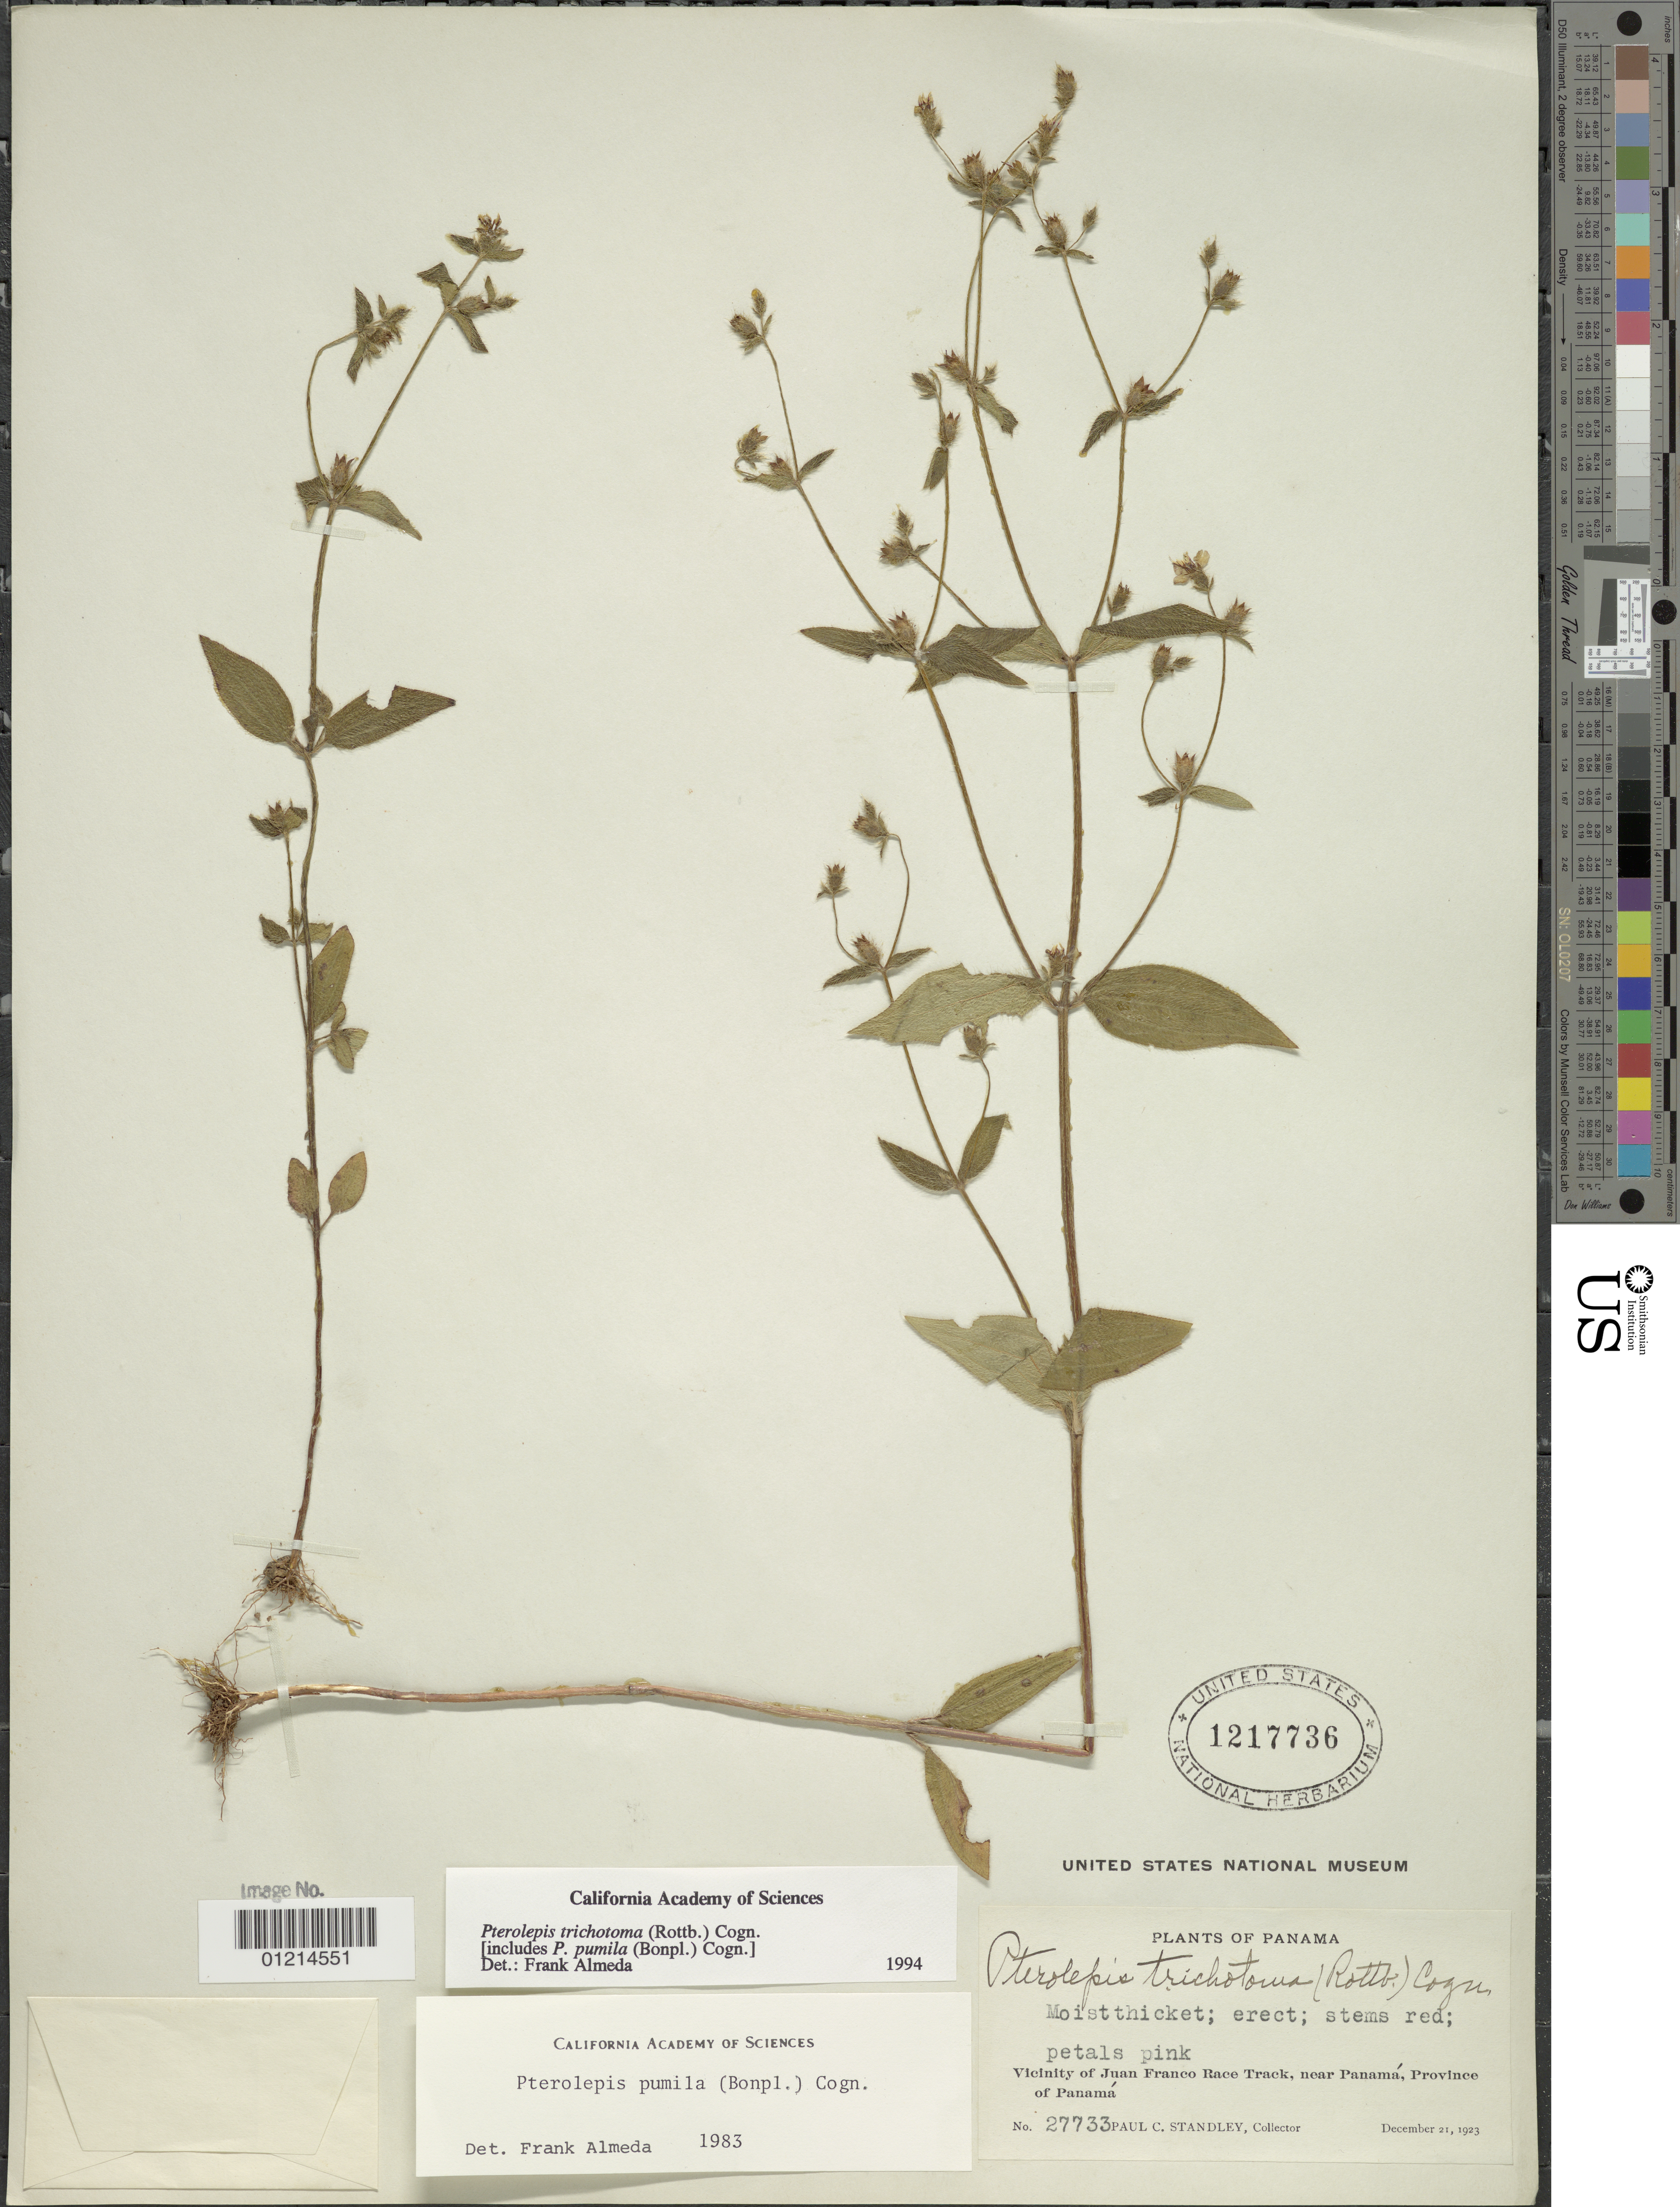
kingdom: Plantae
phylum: Tracheophyta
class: Magnoliopsida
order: Myrtales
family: Melastomataceae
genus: Pterolepis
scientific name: Pterolepis trichotoma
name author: (Rottb.) Cogn.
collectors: P. C. Standley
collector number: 27733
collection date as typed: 21 Dec 1923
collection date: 1923-12-21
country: Panama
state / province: Panamá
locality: Vicinity of Juan Franco Race Track, near Panama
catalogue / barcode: US 1217736